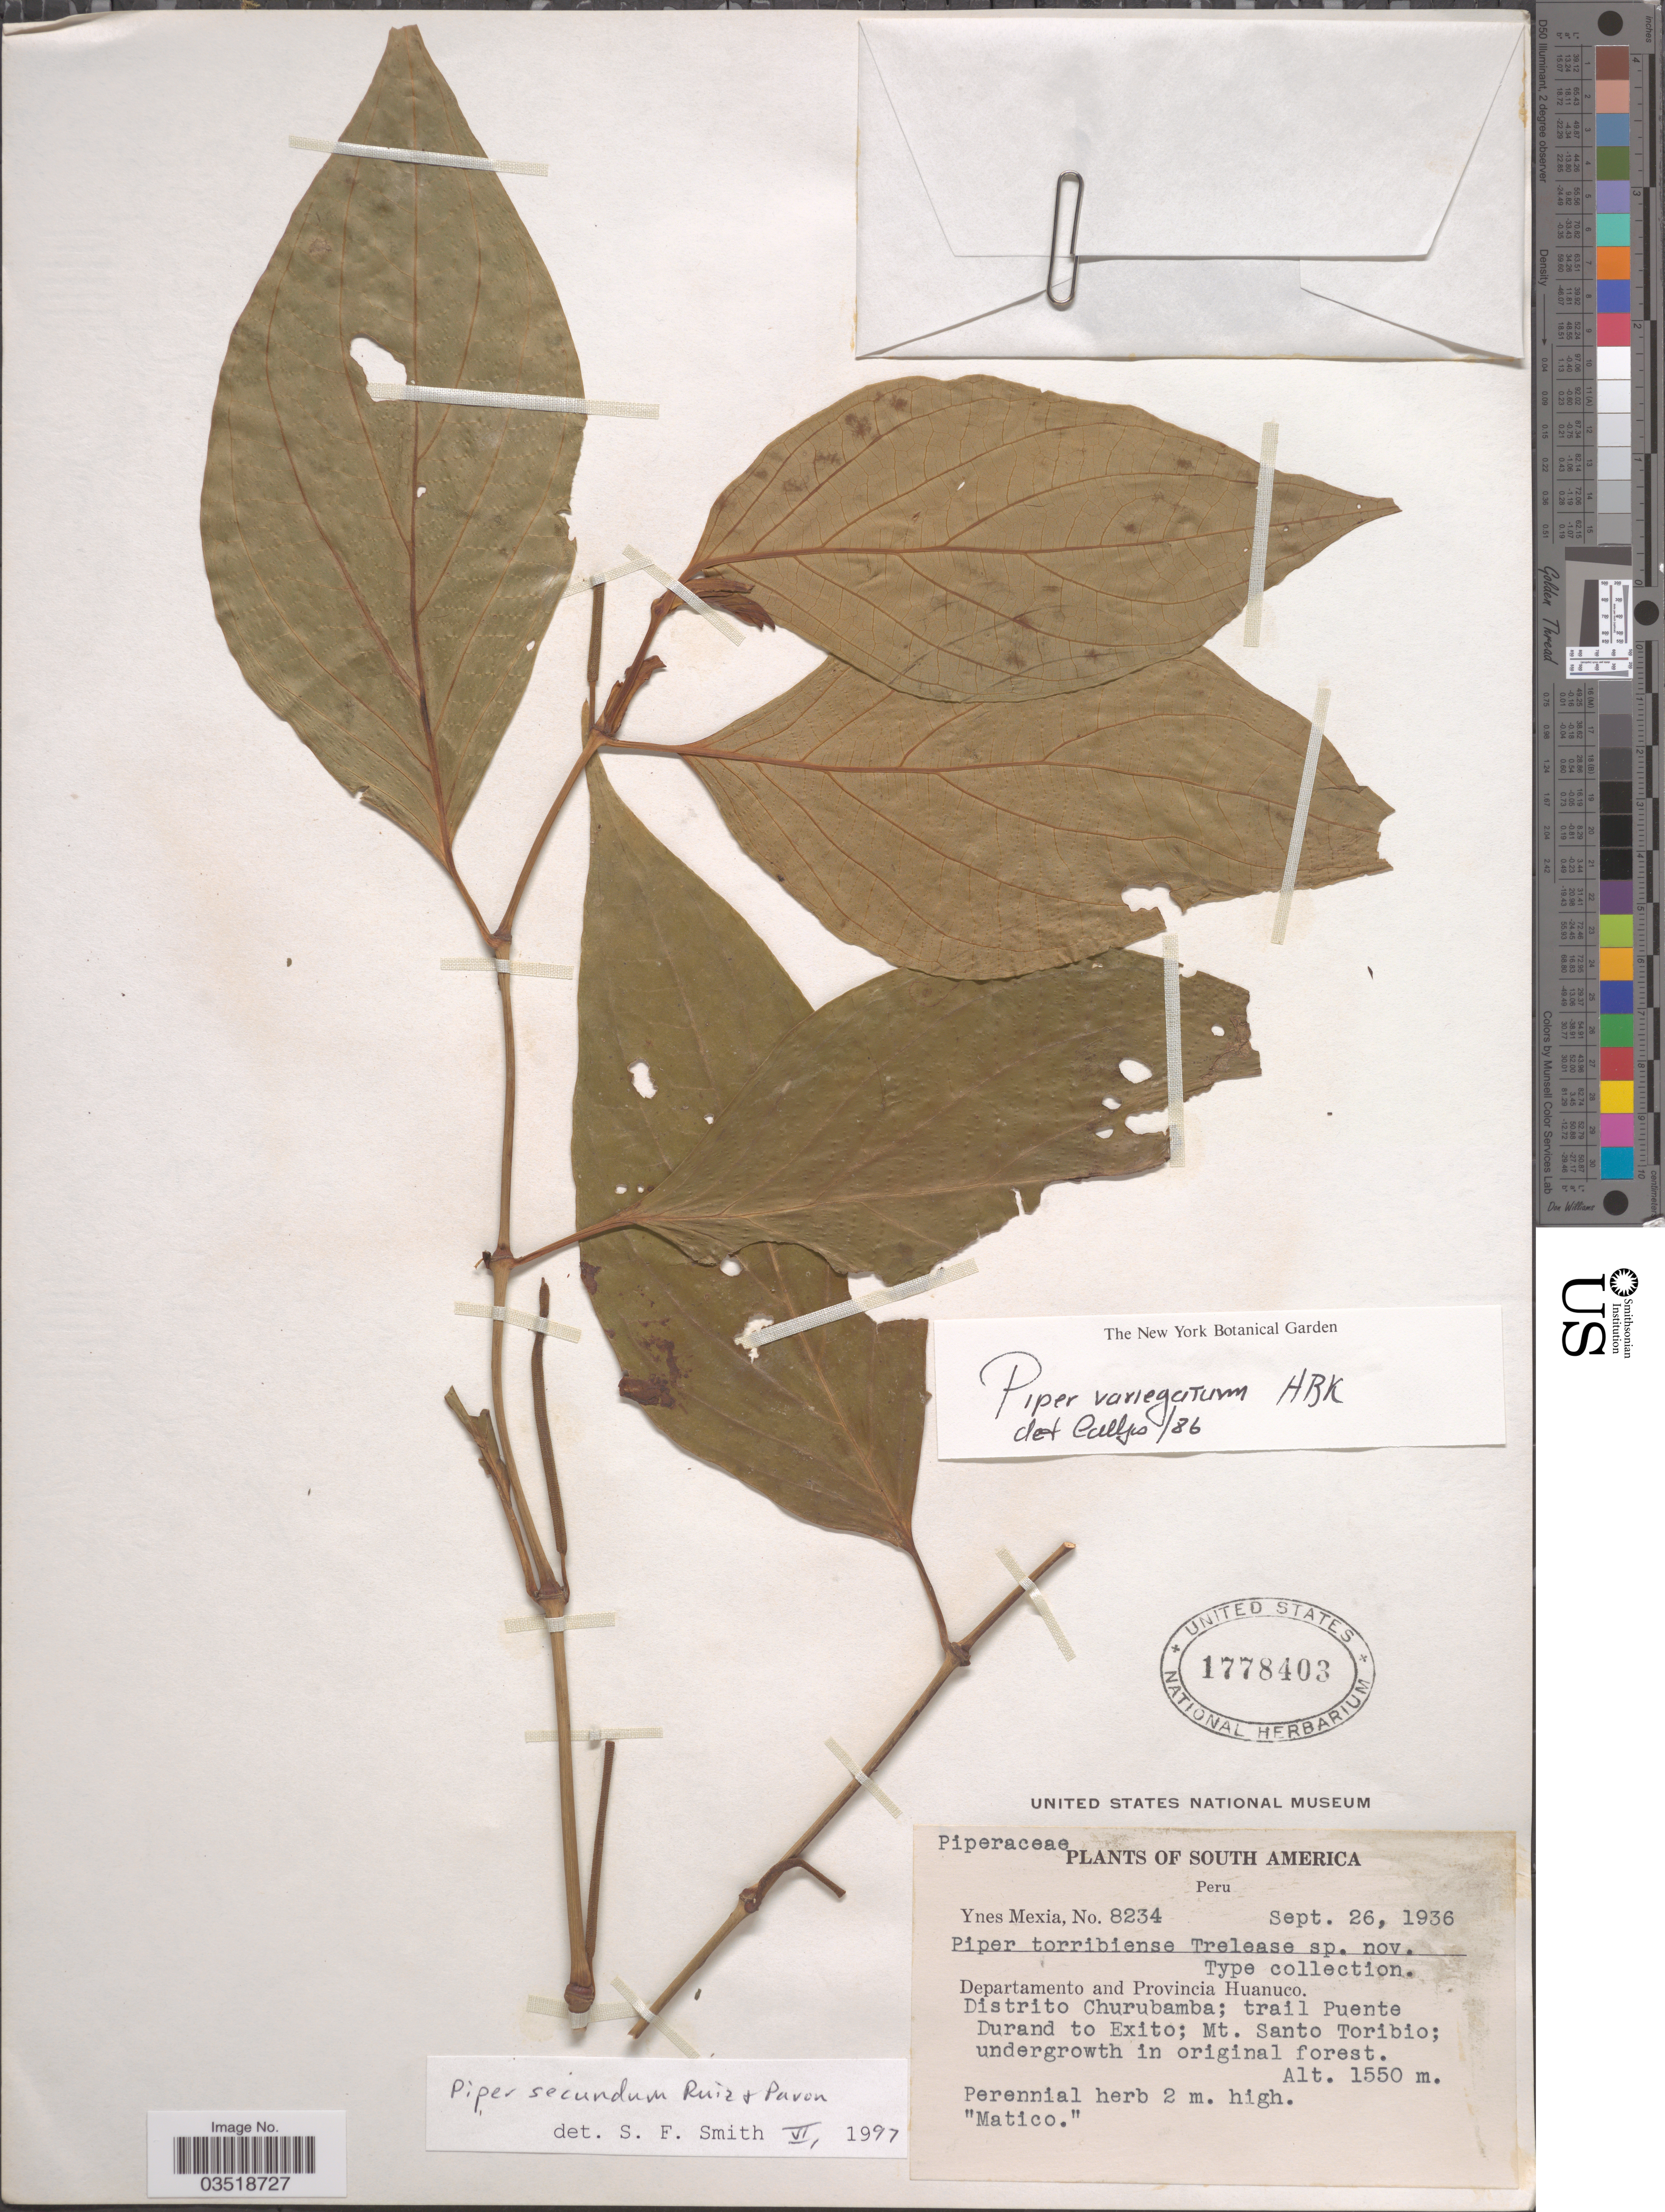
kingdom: Plantae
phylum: Tracheophyta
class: Magnoliopsida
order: Piperales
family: Piperaceae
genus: Piper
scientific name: Piper secundum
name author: Ruiz & Pav.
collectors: Y. Mexia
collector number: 8234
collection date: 1936-09-26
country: Peru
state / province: Huánuco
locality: Departamento and Provincia Huanuco. Distrito Churubamba; trail Puente Durand to Exito; Mt. Santo Toribio.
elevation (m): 1550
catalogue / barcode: US 1778403